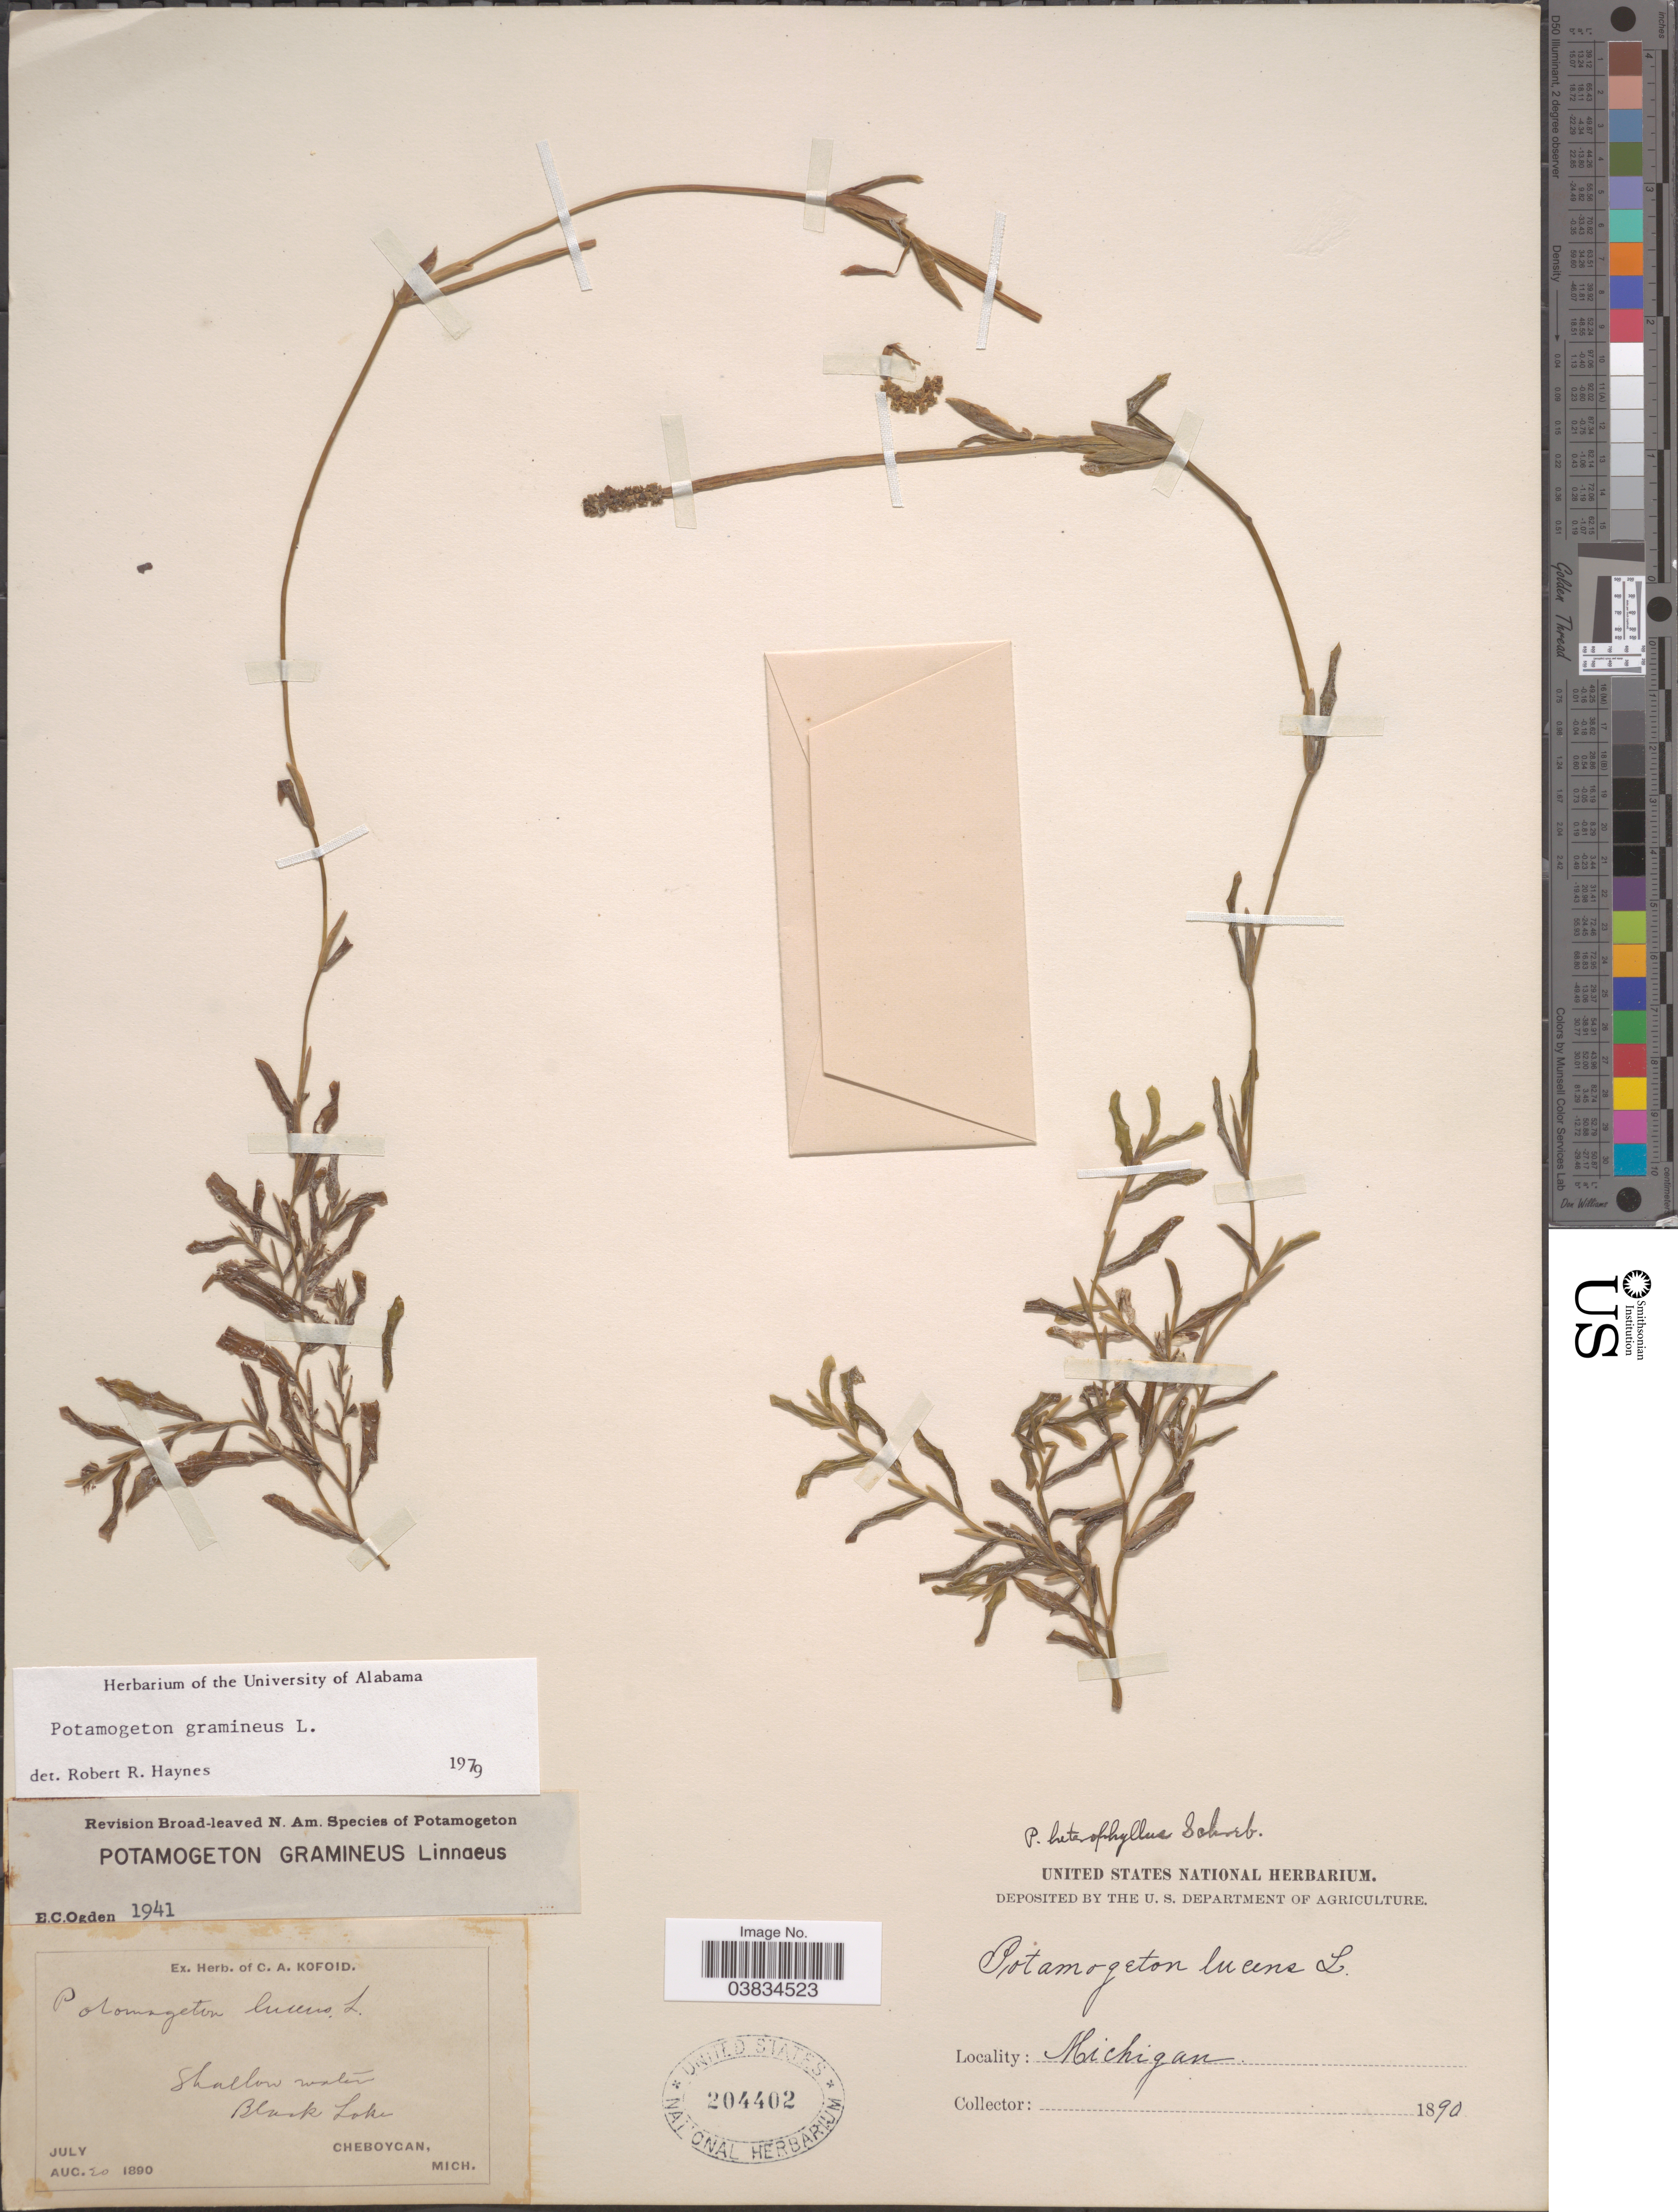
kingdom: Plantae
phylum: Tracheophyta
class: Liliopsida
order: Alismatales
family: Potamogetonaceae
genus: Potamogeton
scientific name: Potamogeton gramineus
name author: L.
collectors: Ex Herb. C. A. Kofoid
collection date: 1890-08-20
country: United States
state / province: Michigan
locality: Shallow water, Black Lake, Cheboygan.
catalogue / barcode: US 204402